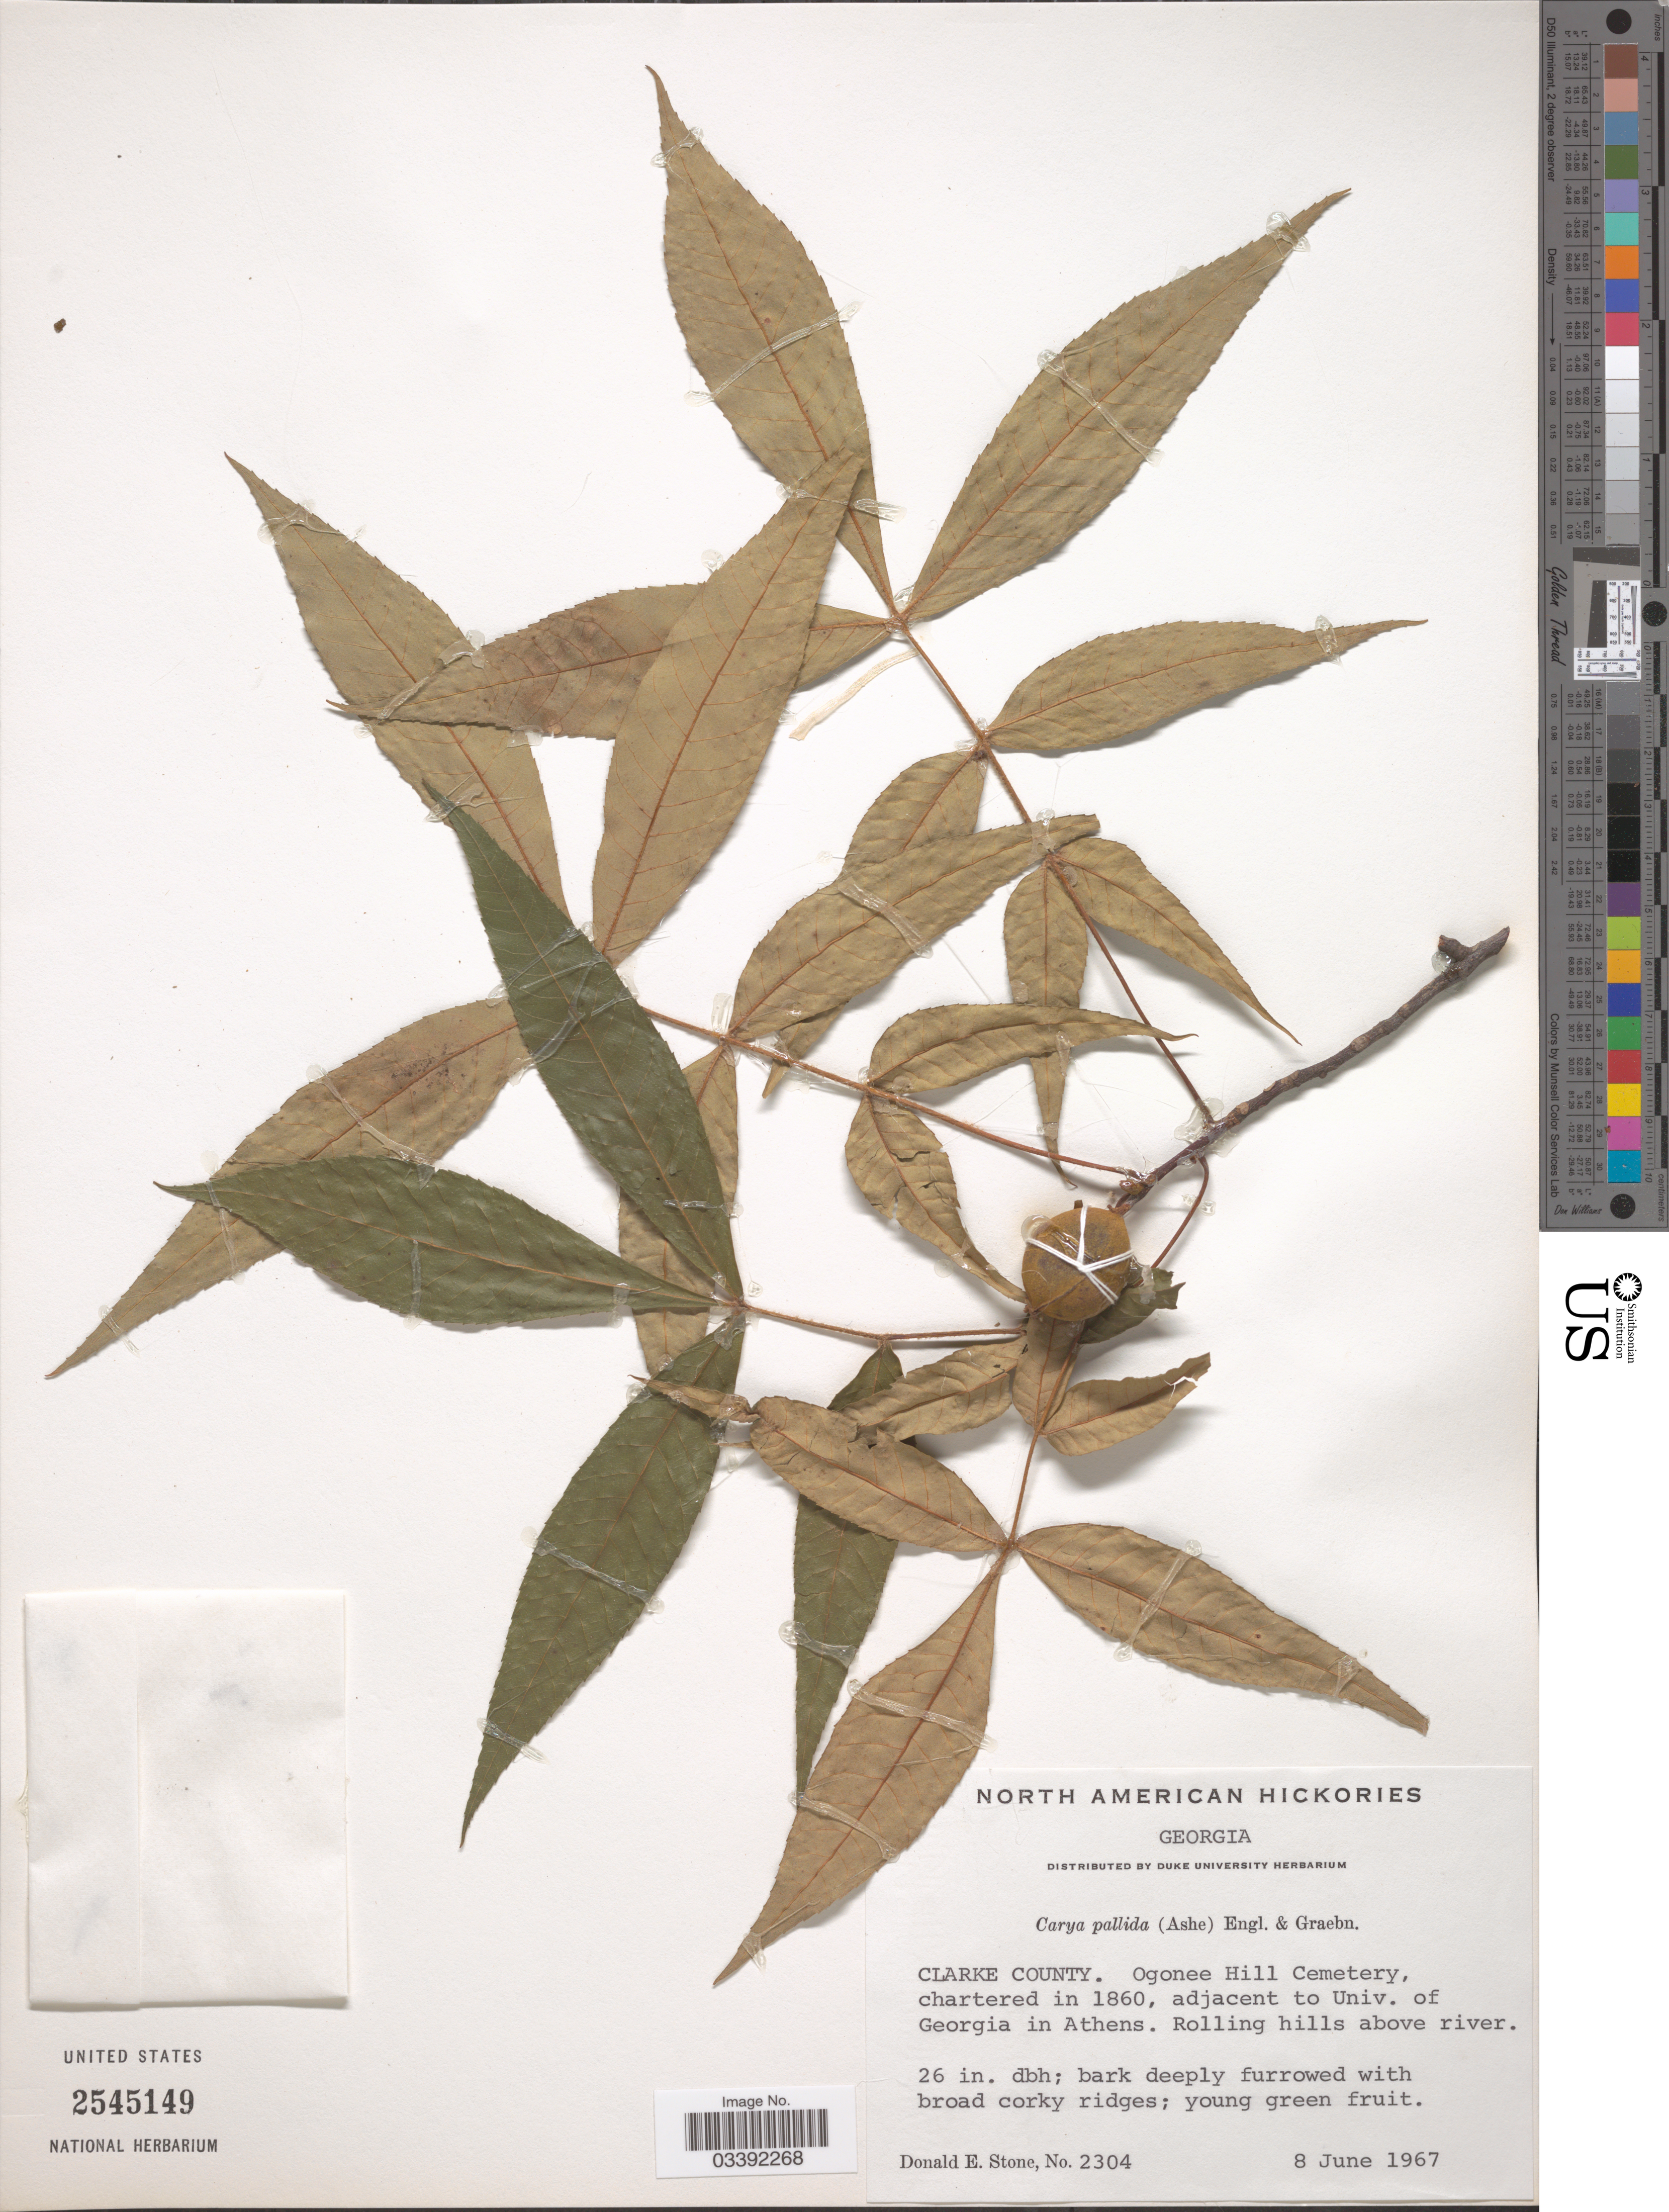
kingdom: Plantae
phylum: Tracheophyta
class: Magnoliopsida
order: Fagales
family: Juglandaceae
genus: Carya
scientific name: Carya pallida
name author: (Ashe) Engl. & Graebner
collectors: D. Stone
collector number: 2304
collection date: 1967-06-08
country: United States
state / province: Georgia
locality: Clarke County. Ogonee Hill Cemetery, chartered in 1860, adjacent to Univ. of Georgia in Athens. Rolling hills above river.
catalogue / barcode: US 2545149